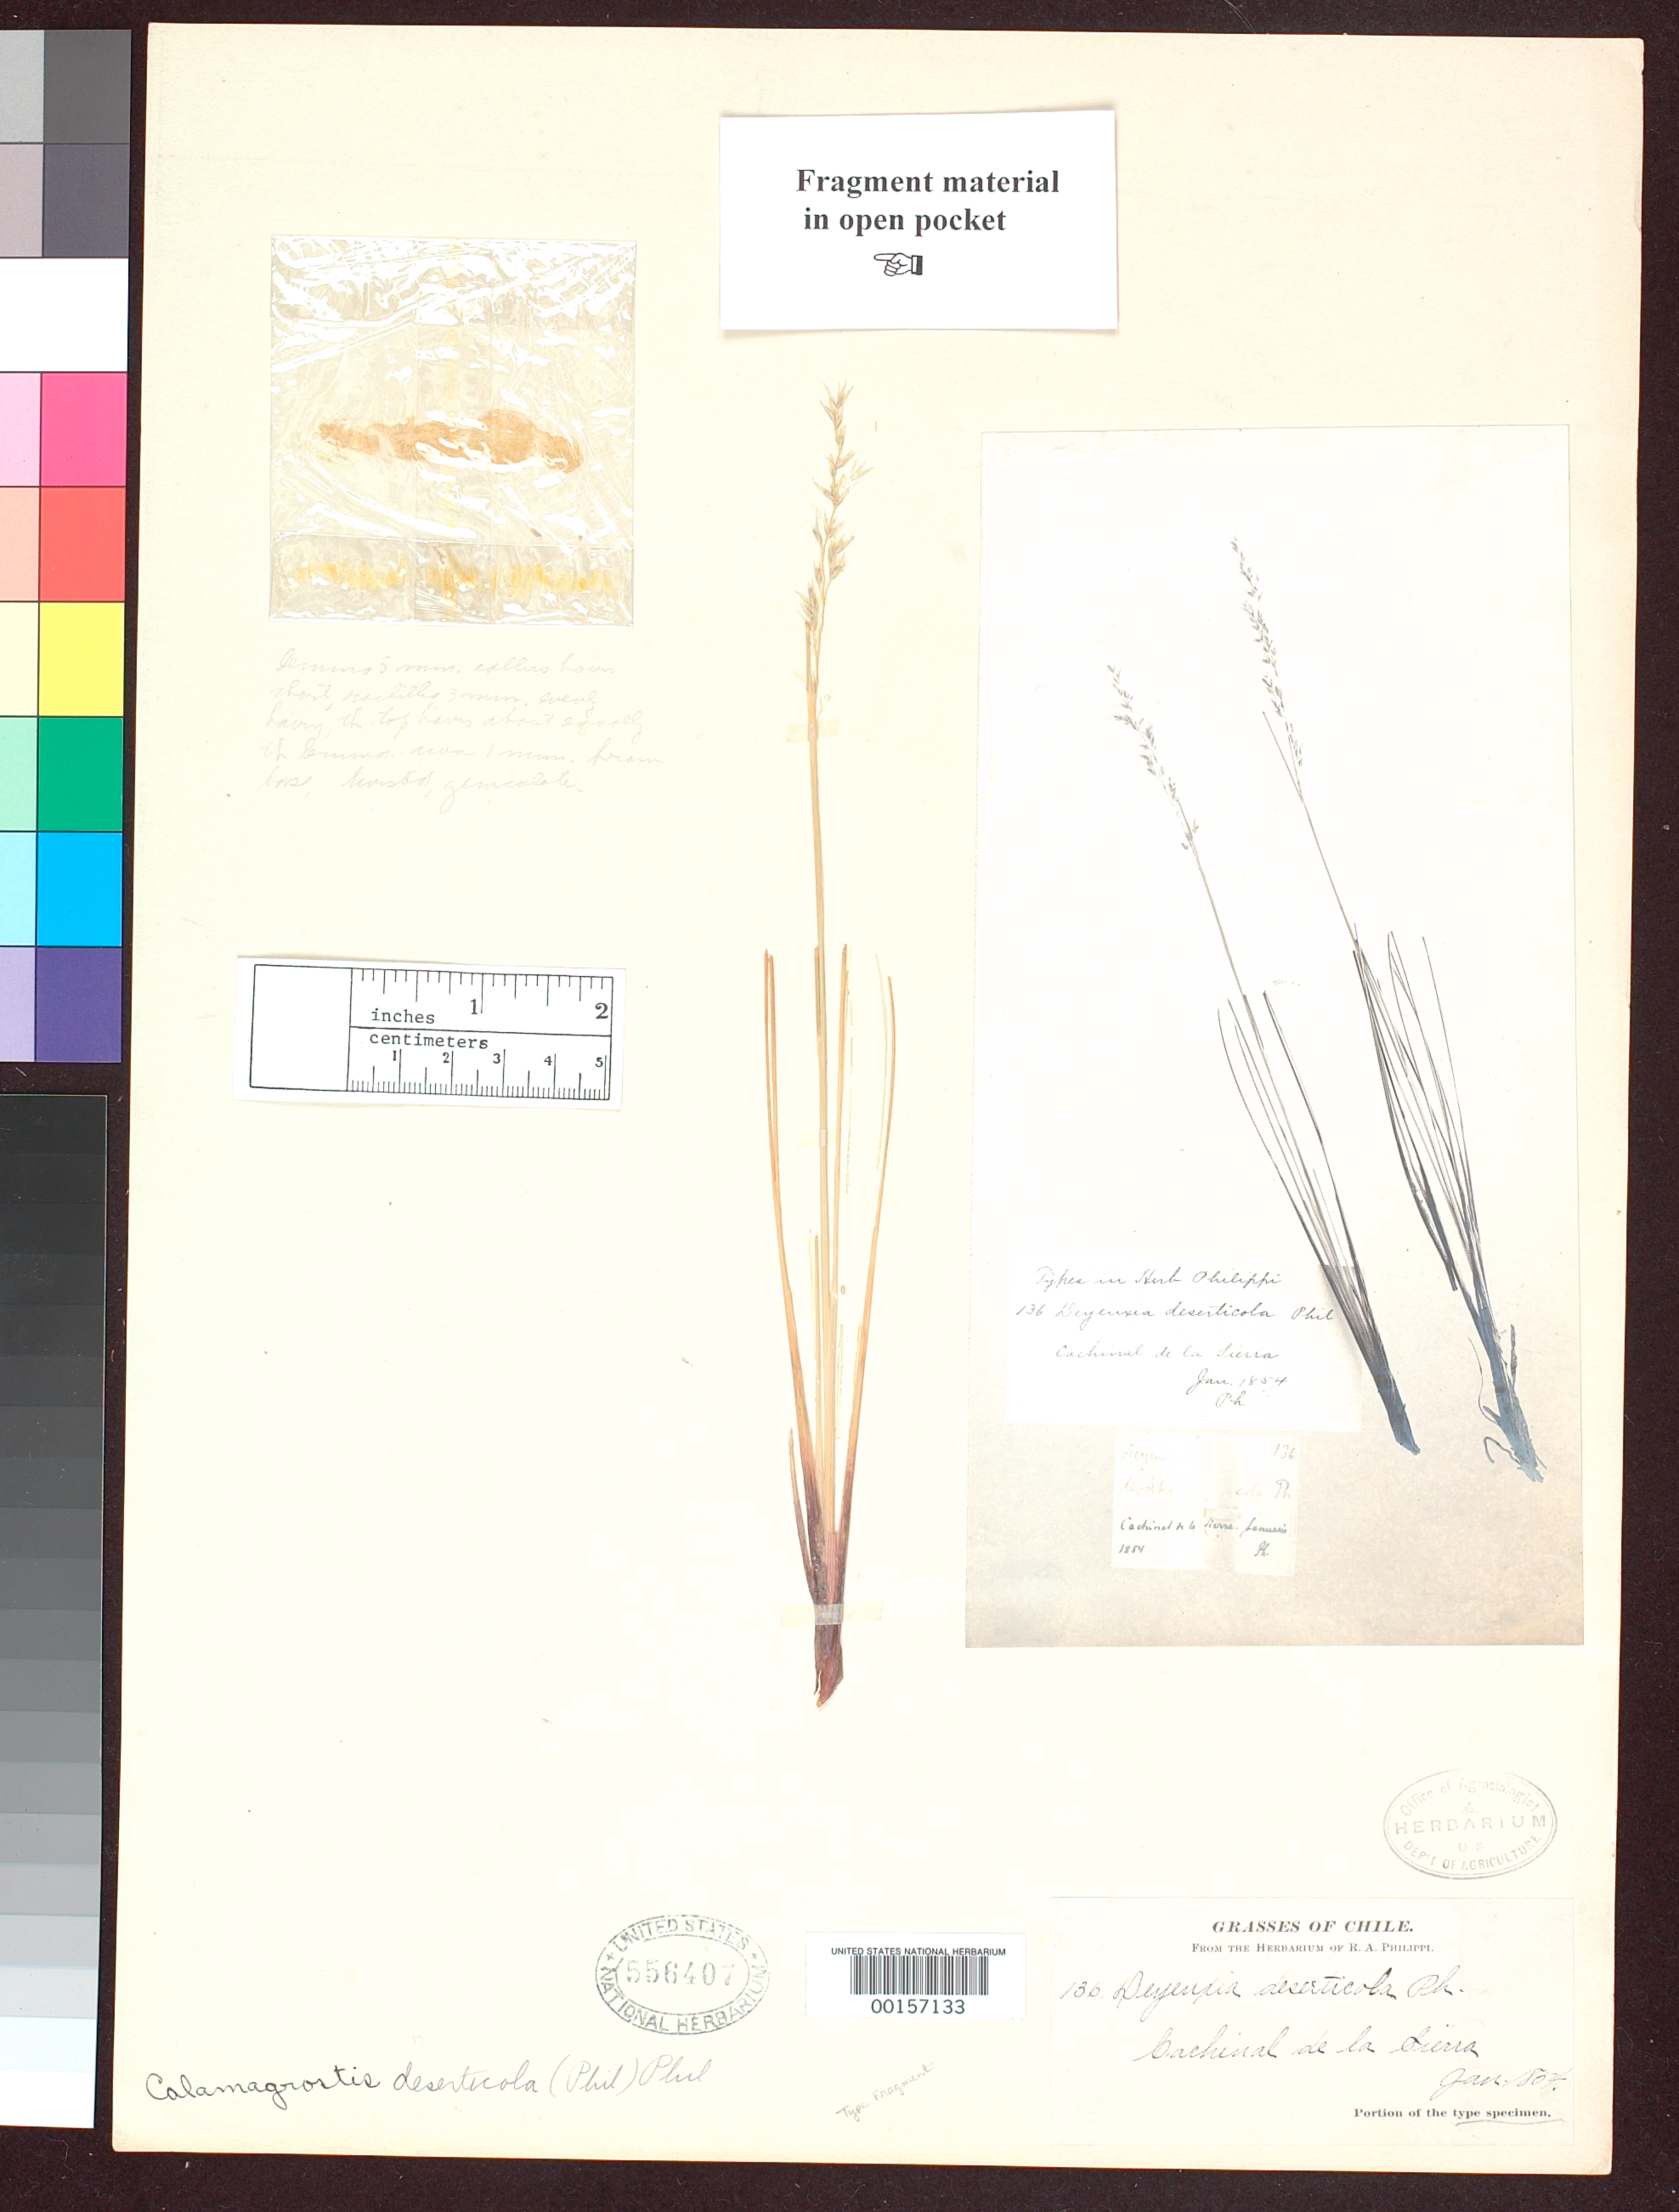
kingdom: Plantae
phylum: Tracheophyta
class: Liliopsida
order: Poales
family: Poaceae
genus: Deyeuxia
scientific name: Deyeuxia deserticola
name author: Phil.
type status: Type Fragment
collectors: R. A. Philippi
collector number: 136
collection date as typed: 1854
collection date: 1854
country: Chile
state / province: Atacama (III)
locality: Cachinal de La Sierra.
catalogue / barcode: US 556407